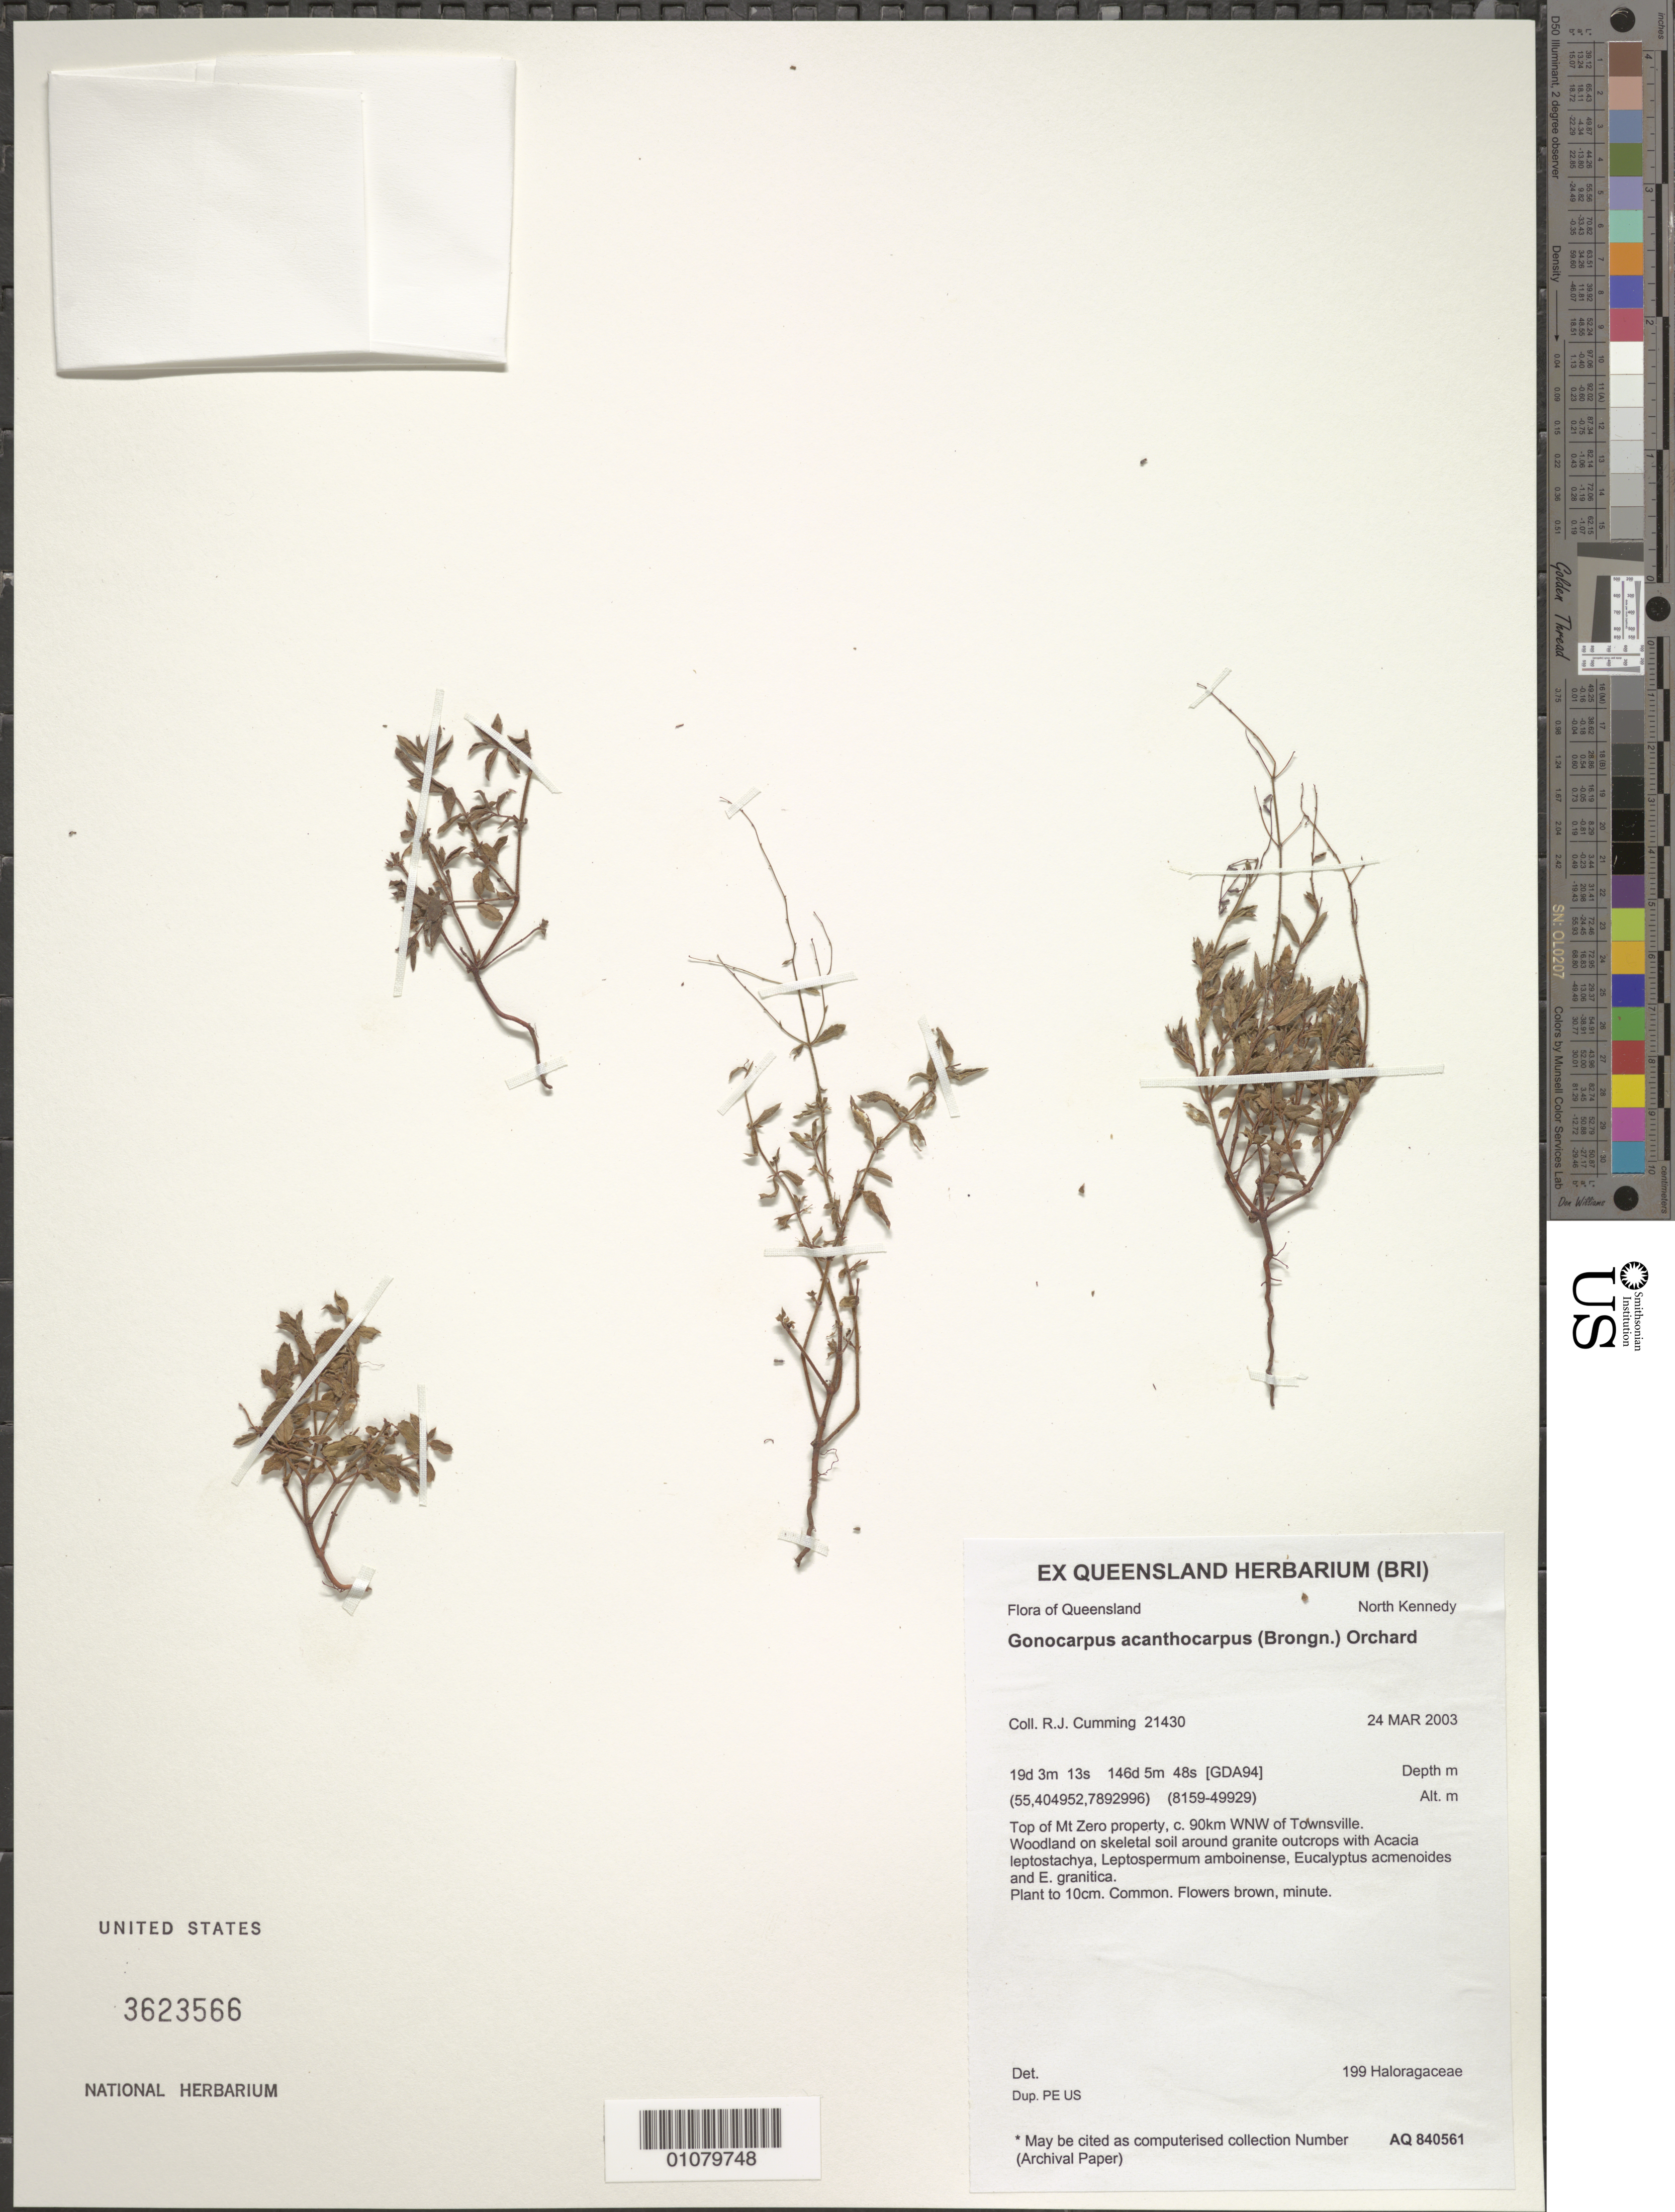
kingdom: Plantae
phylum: Tracheophyta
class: Magnoliopsida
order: Saxifragales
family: Haloragaceae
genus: Gonocarpus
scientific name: Gonocarpus acanthocarpus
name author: (Brongn.) Orchard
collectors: R. Cumming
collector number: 21430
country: Australia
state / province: Queensland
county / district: North Kennedy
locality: Top of Mt. Zero, WNW of Townsville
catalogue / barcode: US 3623566